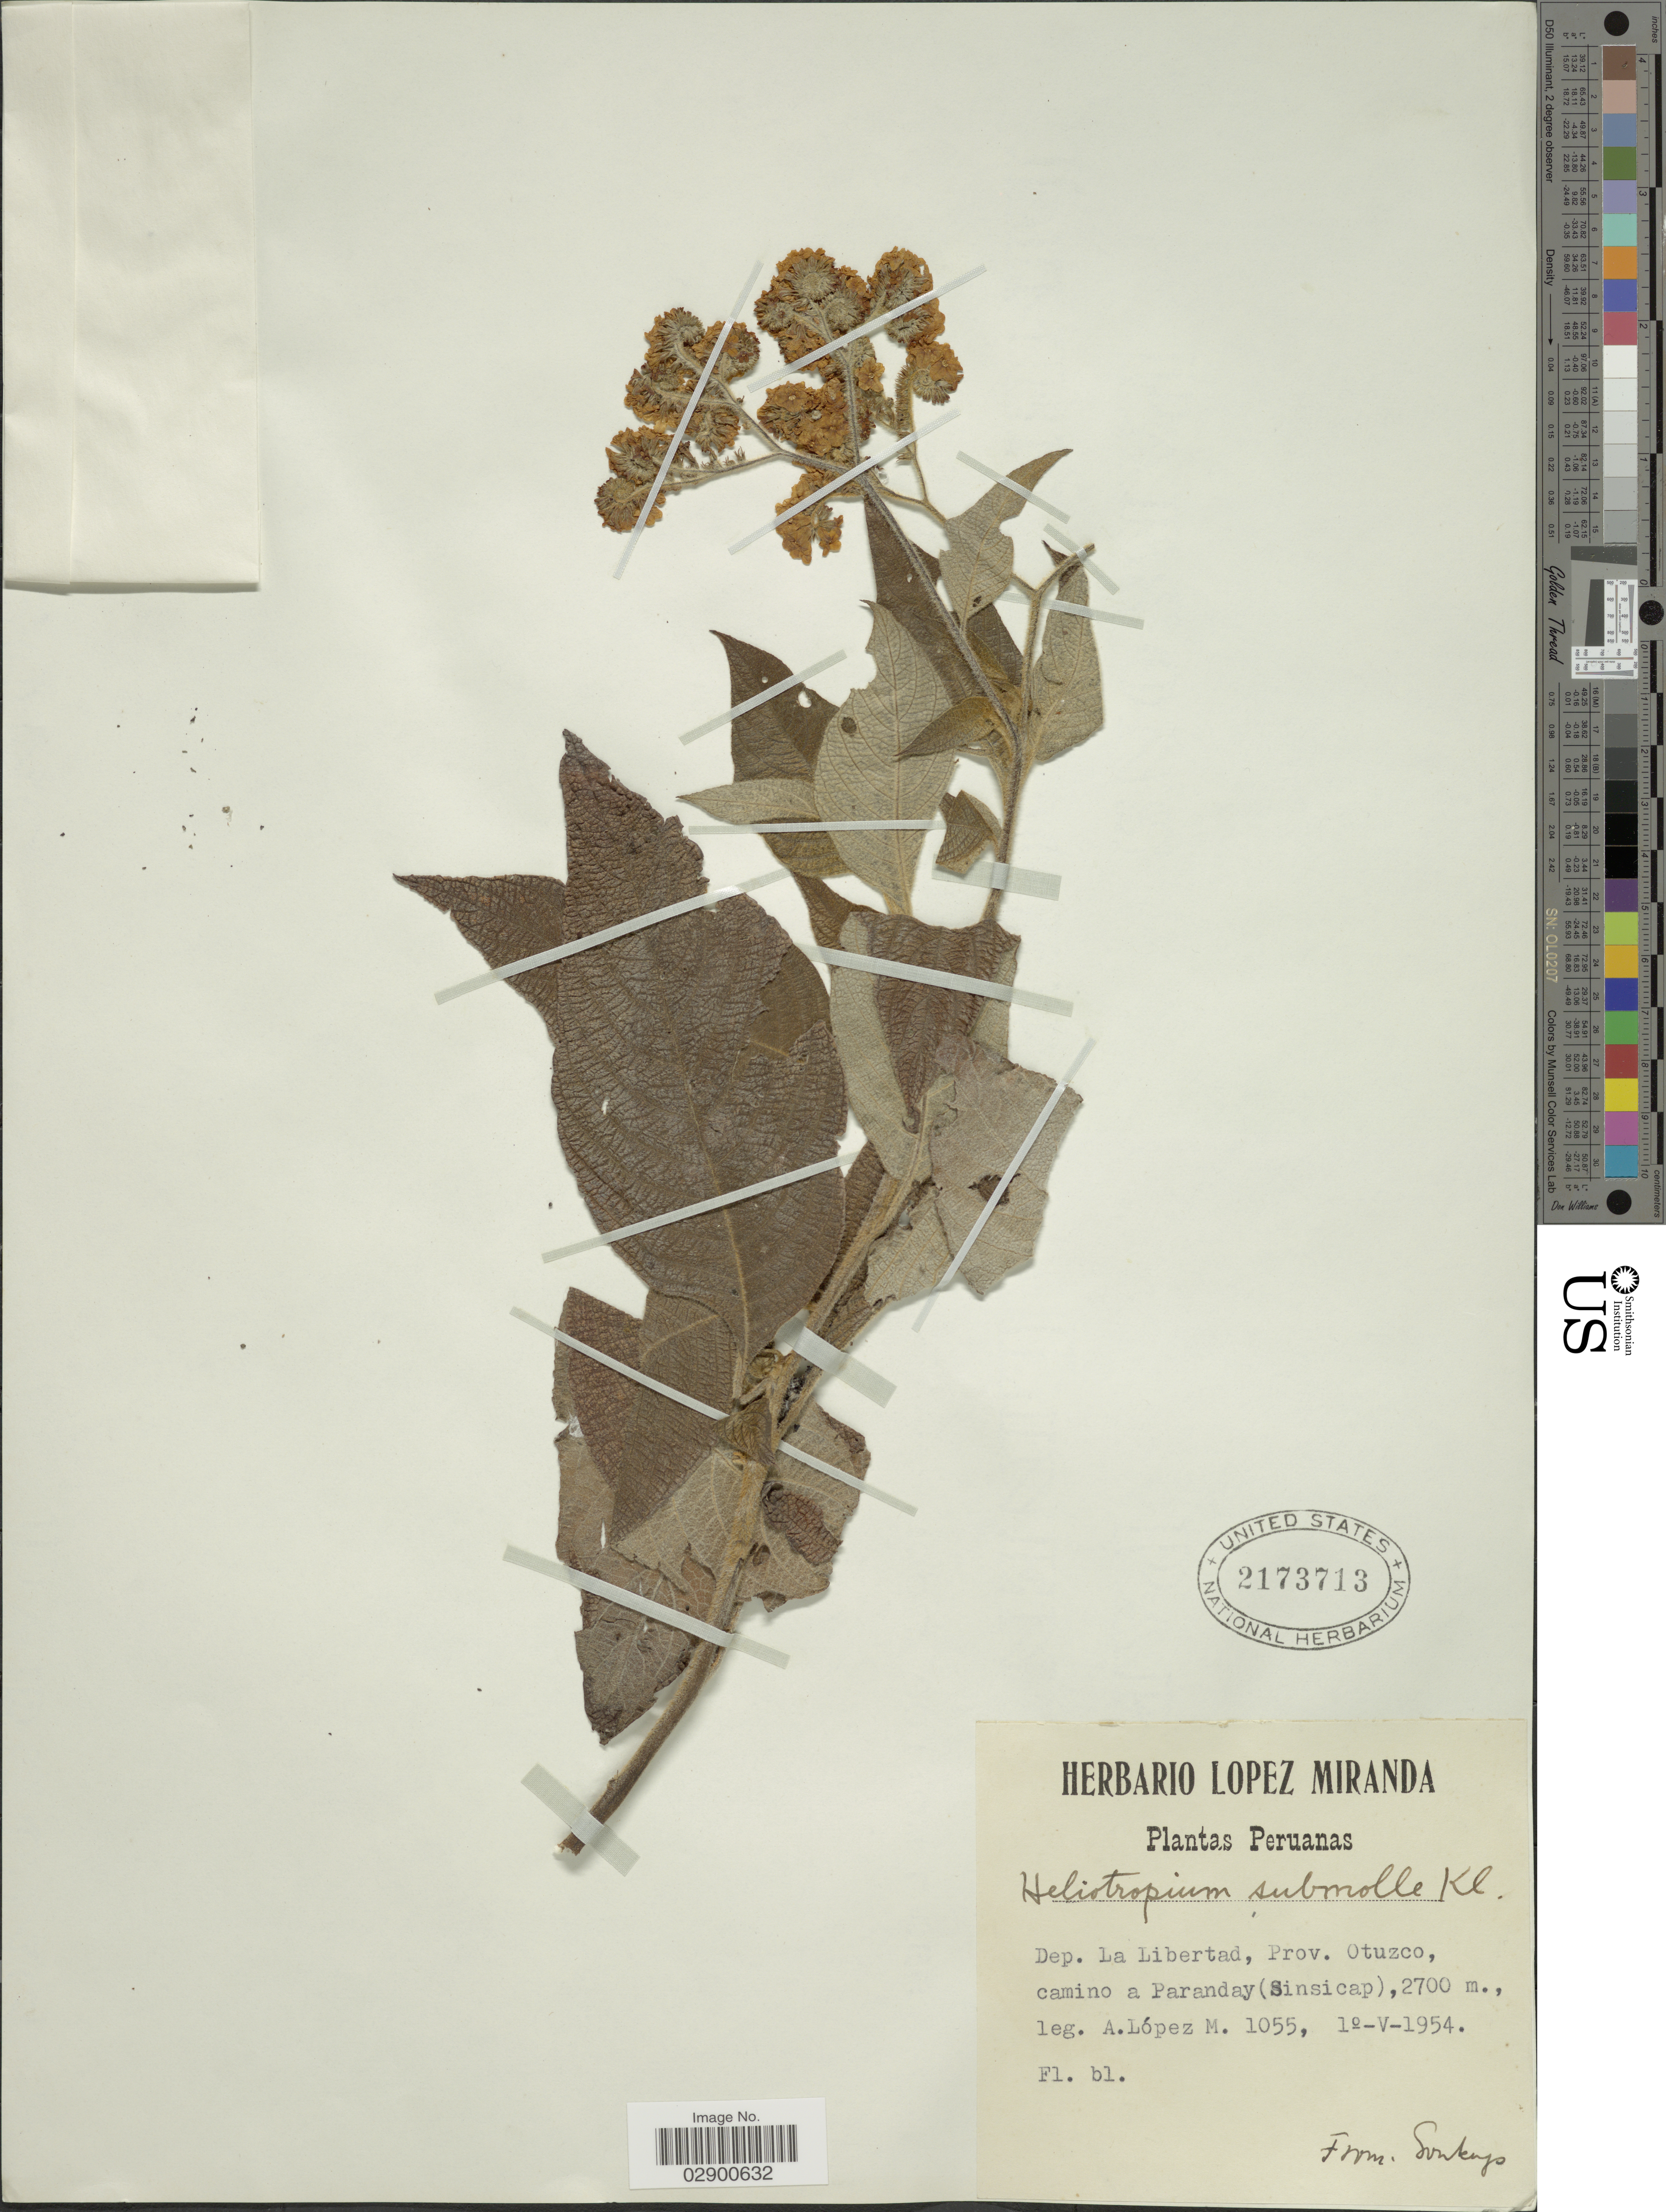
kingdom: Plantae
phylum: Tracheophyta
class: Magnoliopsida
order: Boraginales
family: Heliotropiaceae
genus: Heliotropium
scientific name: Heliotropium submolle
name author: Klotzsch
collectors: A. López M.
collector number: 1055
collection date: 1954-05-10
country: Peru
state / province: La Libertad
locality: Prov. Otuzco, camino a Paranday (Sinsicap).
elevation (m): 2700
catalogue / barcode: US 2173713